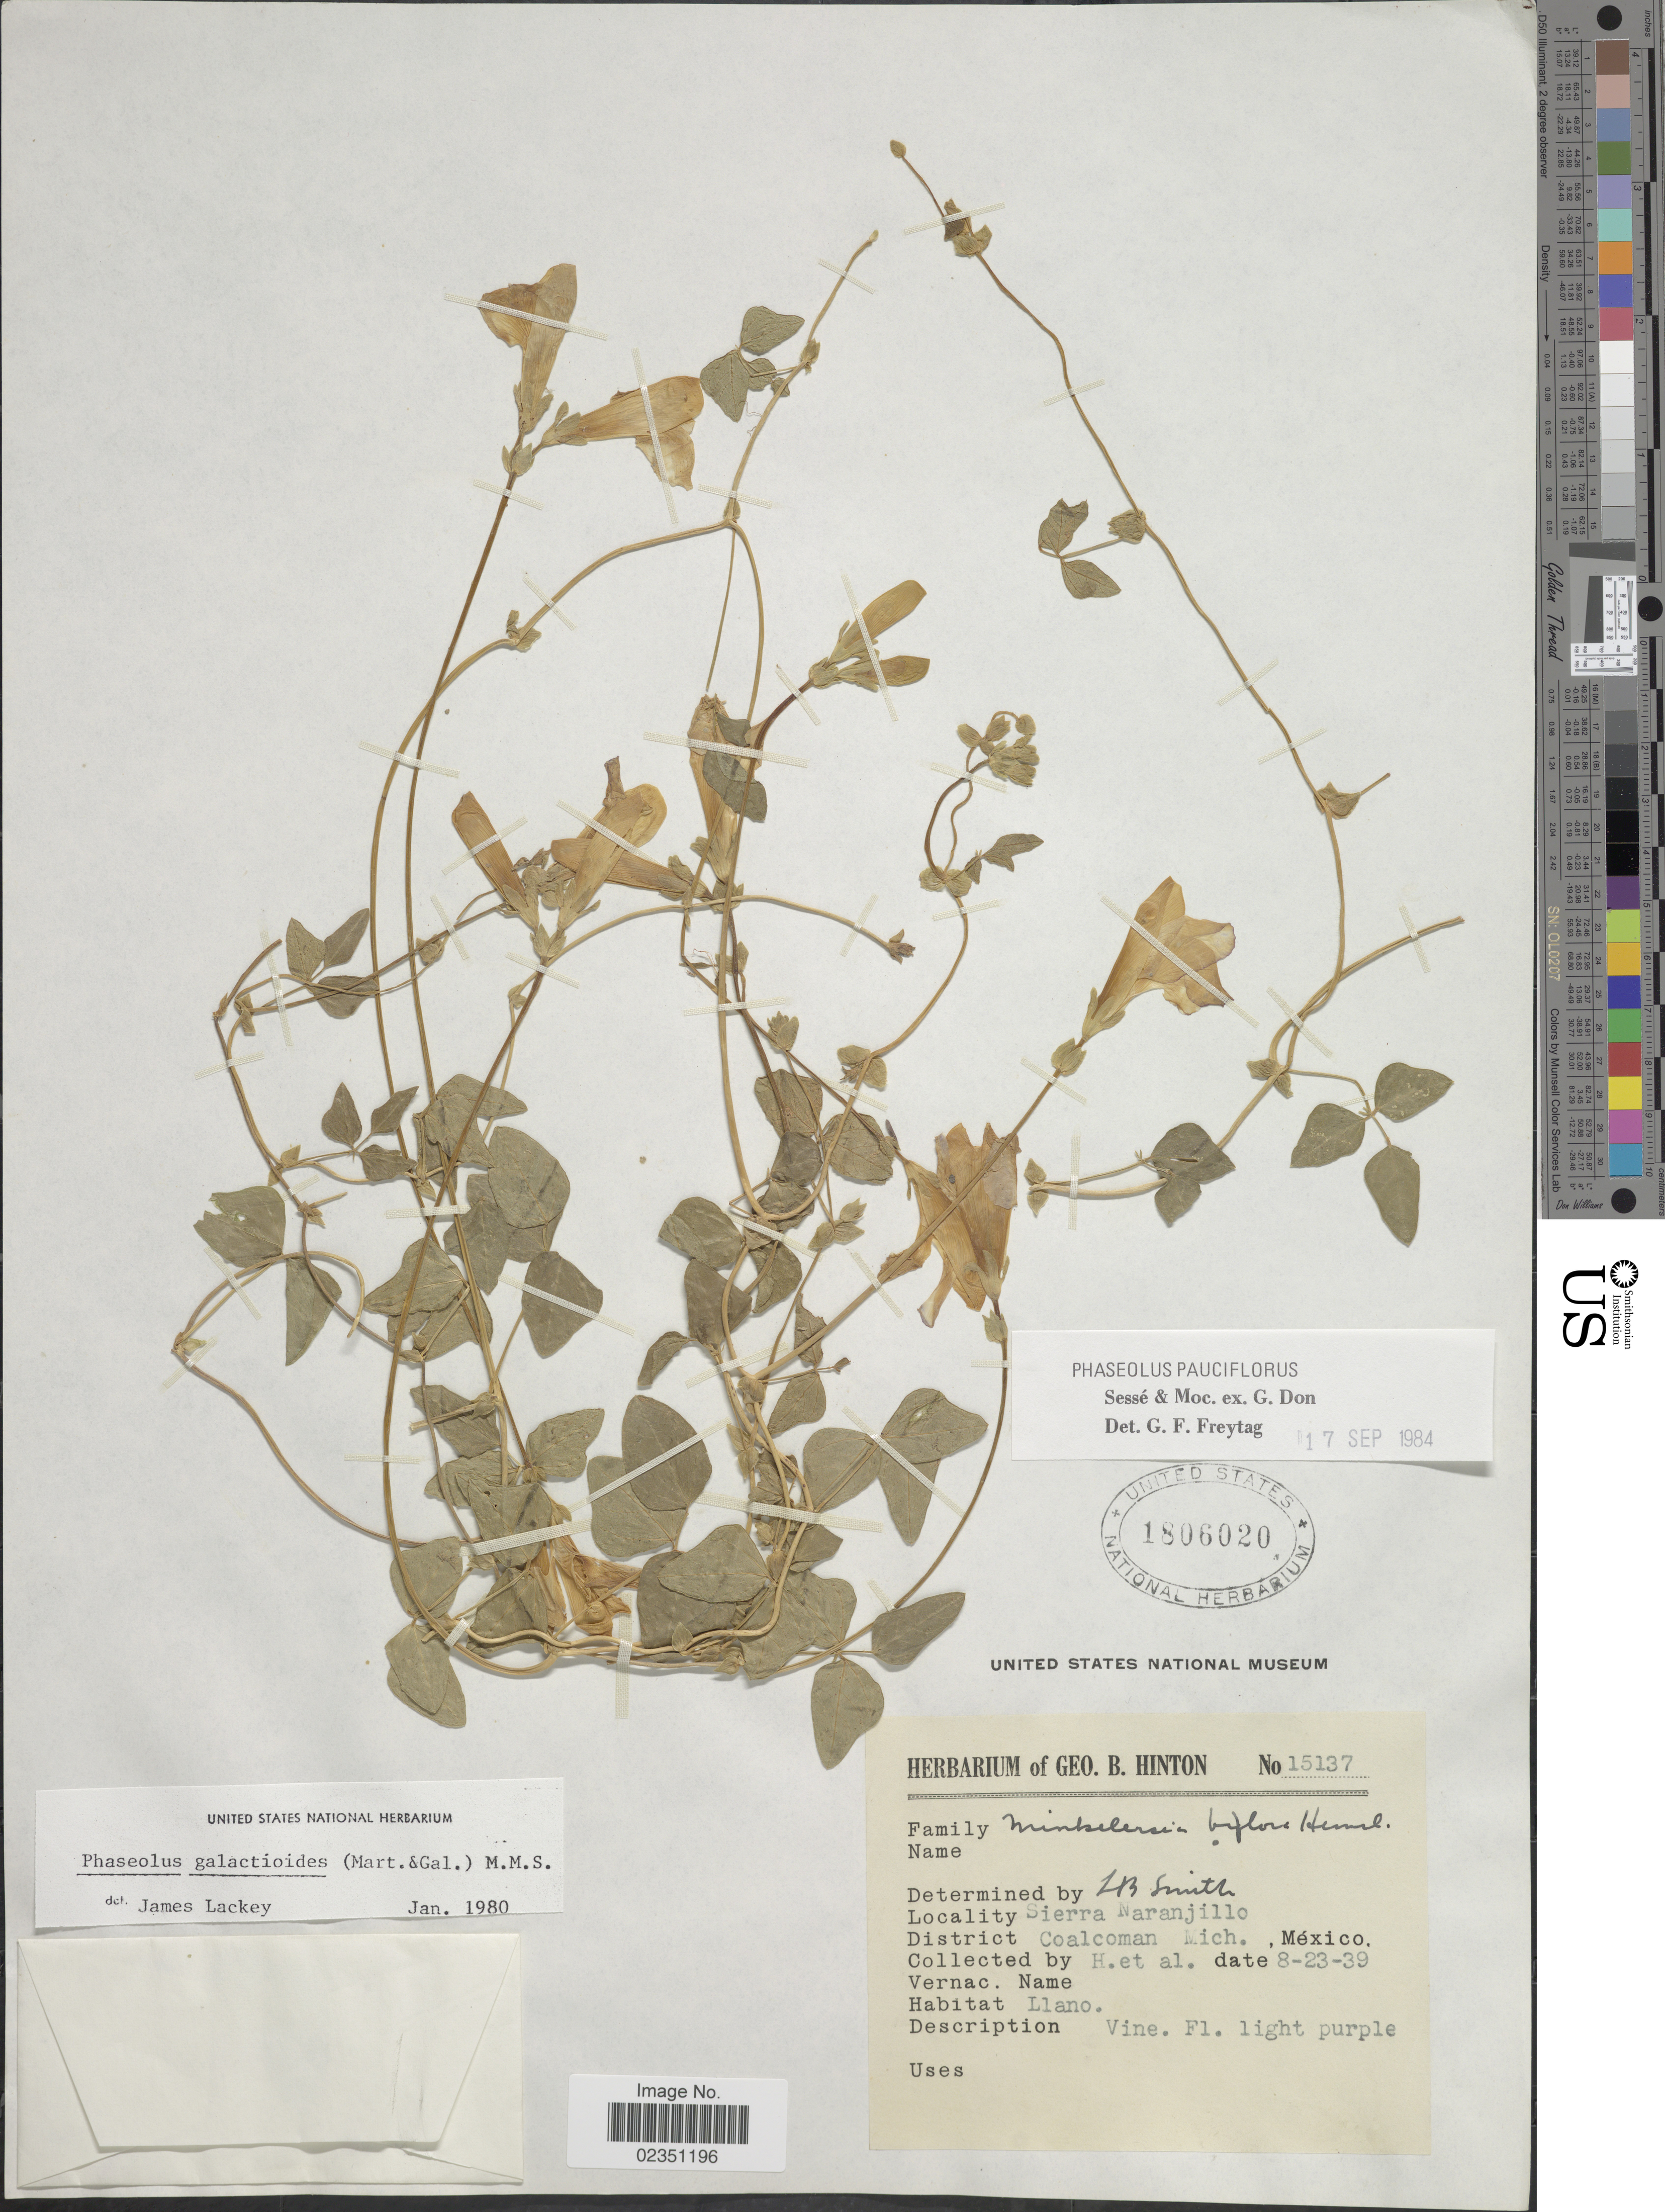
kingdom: Plantae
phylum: Tracheophyta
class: Magnoliopsida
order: Fabales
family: Fabaceae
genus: Phaseolus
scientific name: Phaseolus pauciflorus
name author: Sessé & Moc. ex G. Don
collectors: G. B. Hinton & et al.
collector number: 15137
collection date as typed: Transcribed d/m/y: 23/8/39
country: Mexico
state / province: Michoacán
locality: Sierra Naranjillo, District Coalman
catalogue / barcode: US 1806020